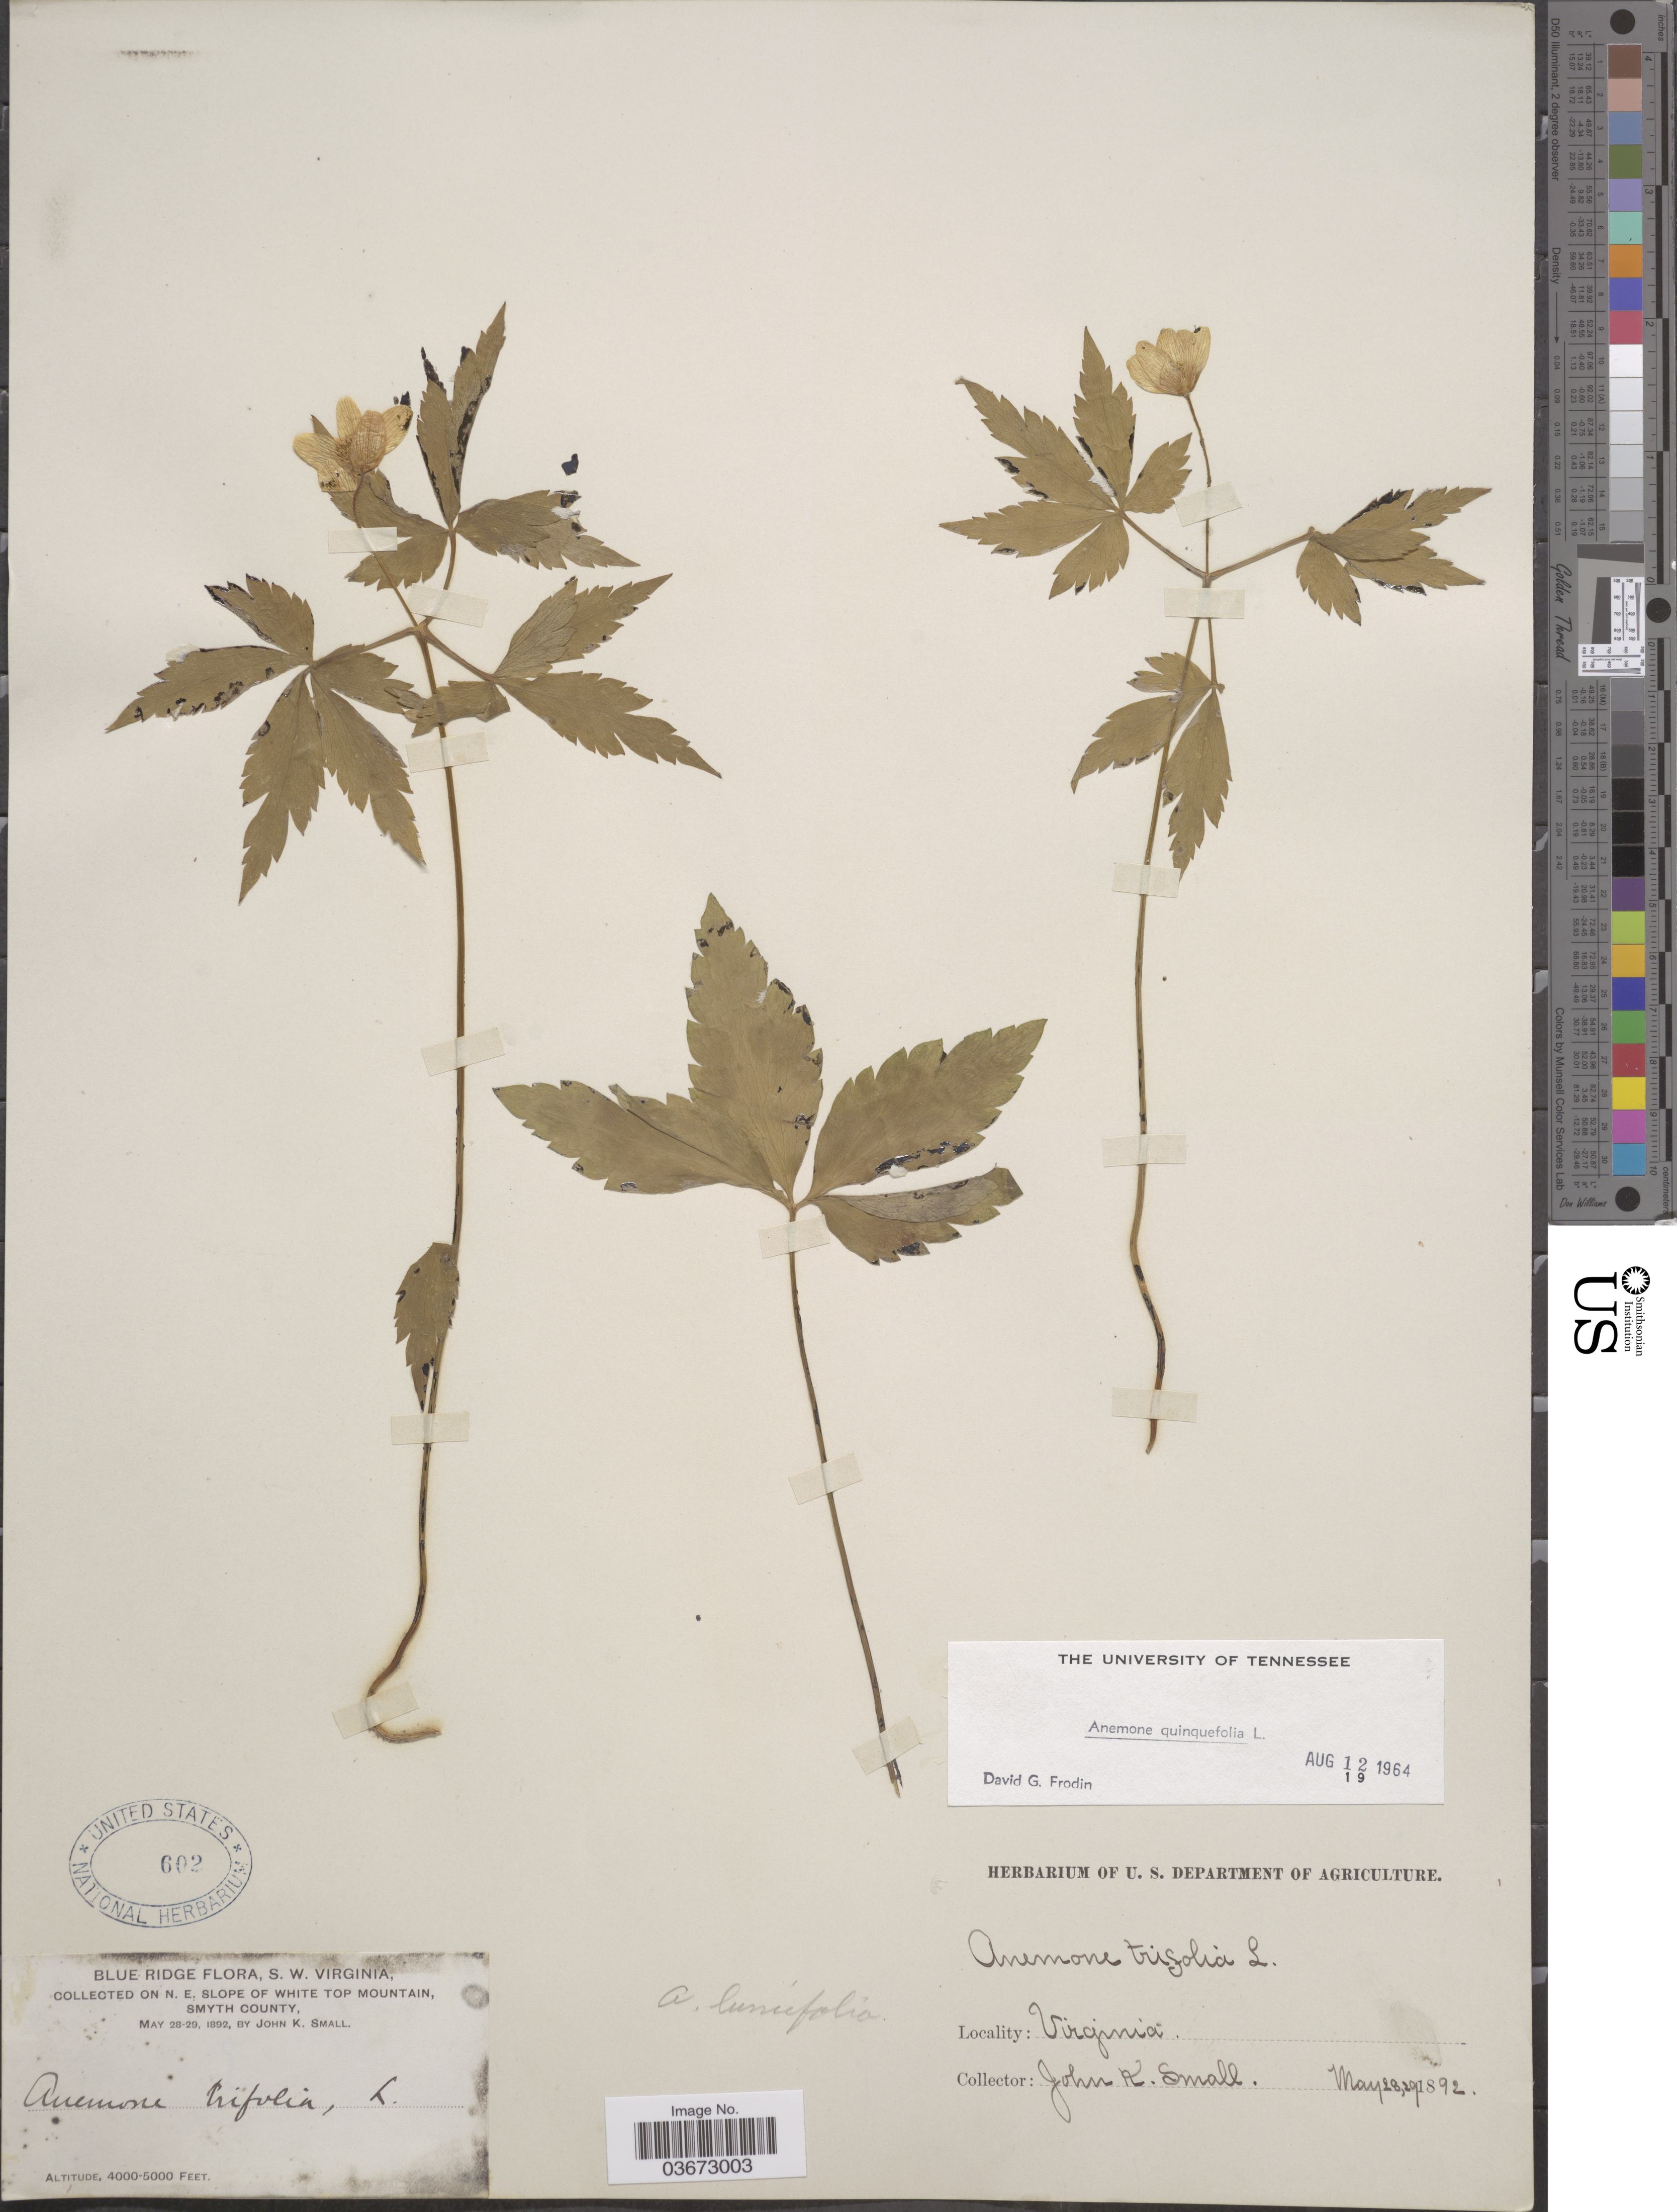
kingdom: Plantae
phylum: Tracheophyta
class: Magnoliopsida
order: Ranunculales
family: Ranunculaceae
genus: Anemone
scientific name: Anemone quinquefolia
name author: L.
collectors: J. K. Small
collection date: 1892-05-28/1892-05-29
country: United States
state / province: Virginia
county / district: Smyth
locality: Blue Ridge, S. W. Virginia. N. E. slope of White Top Mountain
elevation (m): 1219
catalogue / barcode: US 602